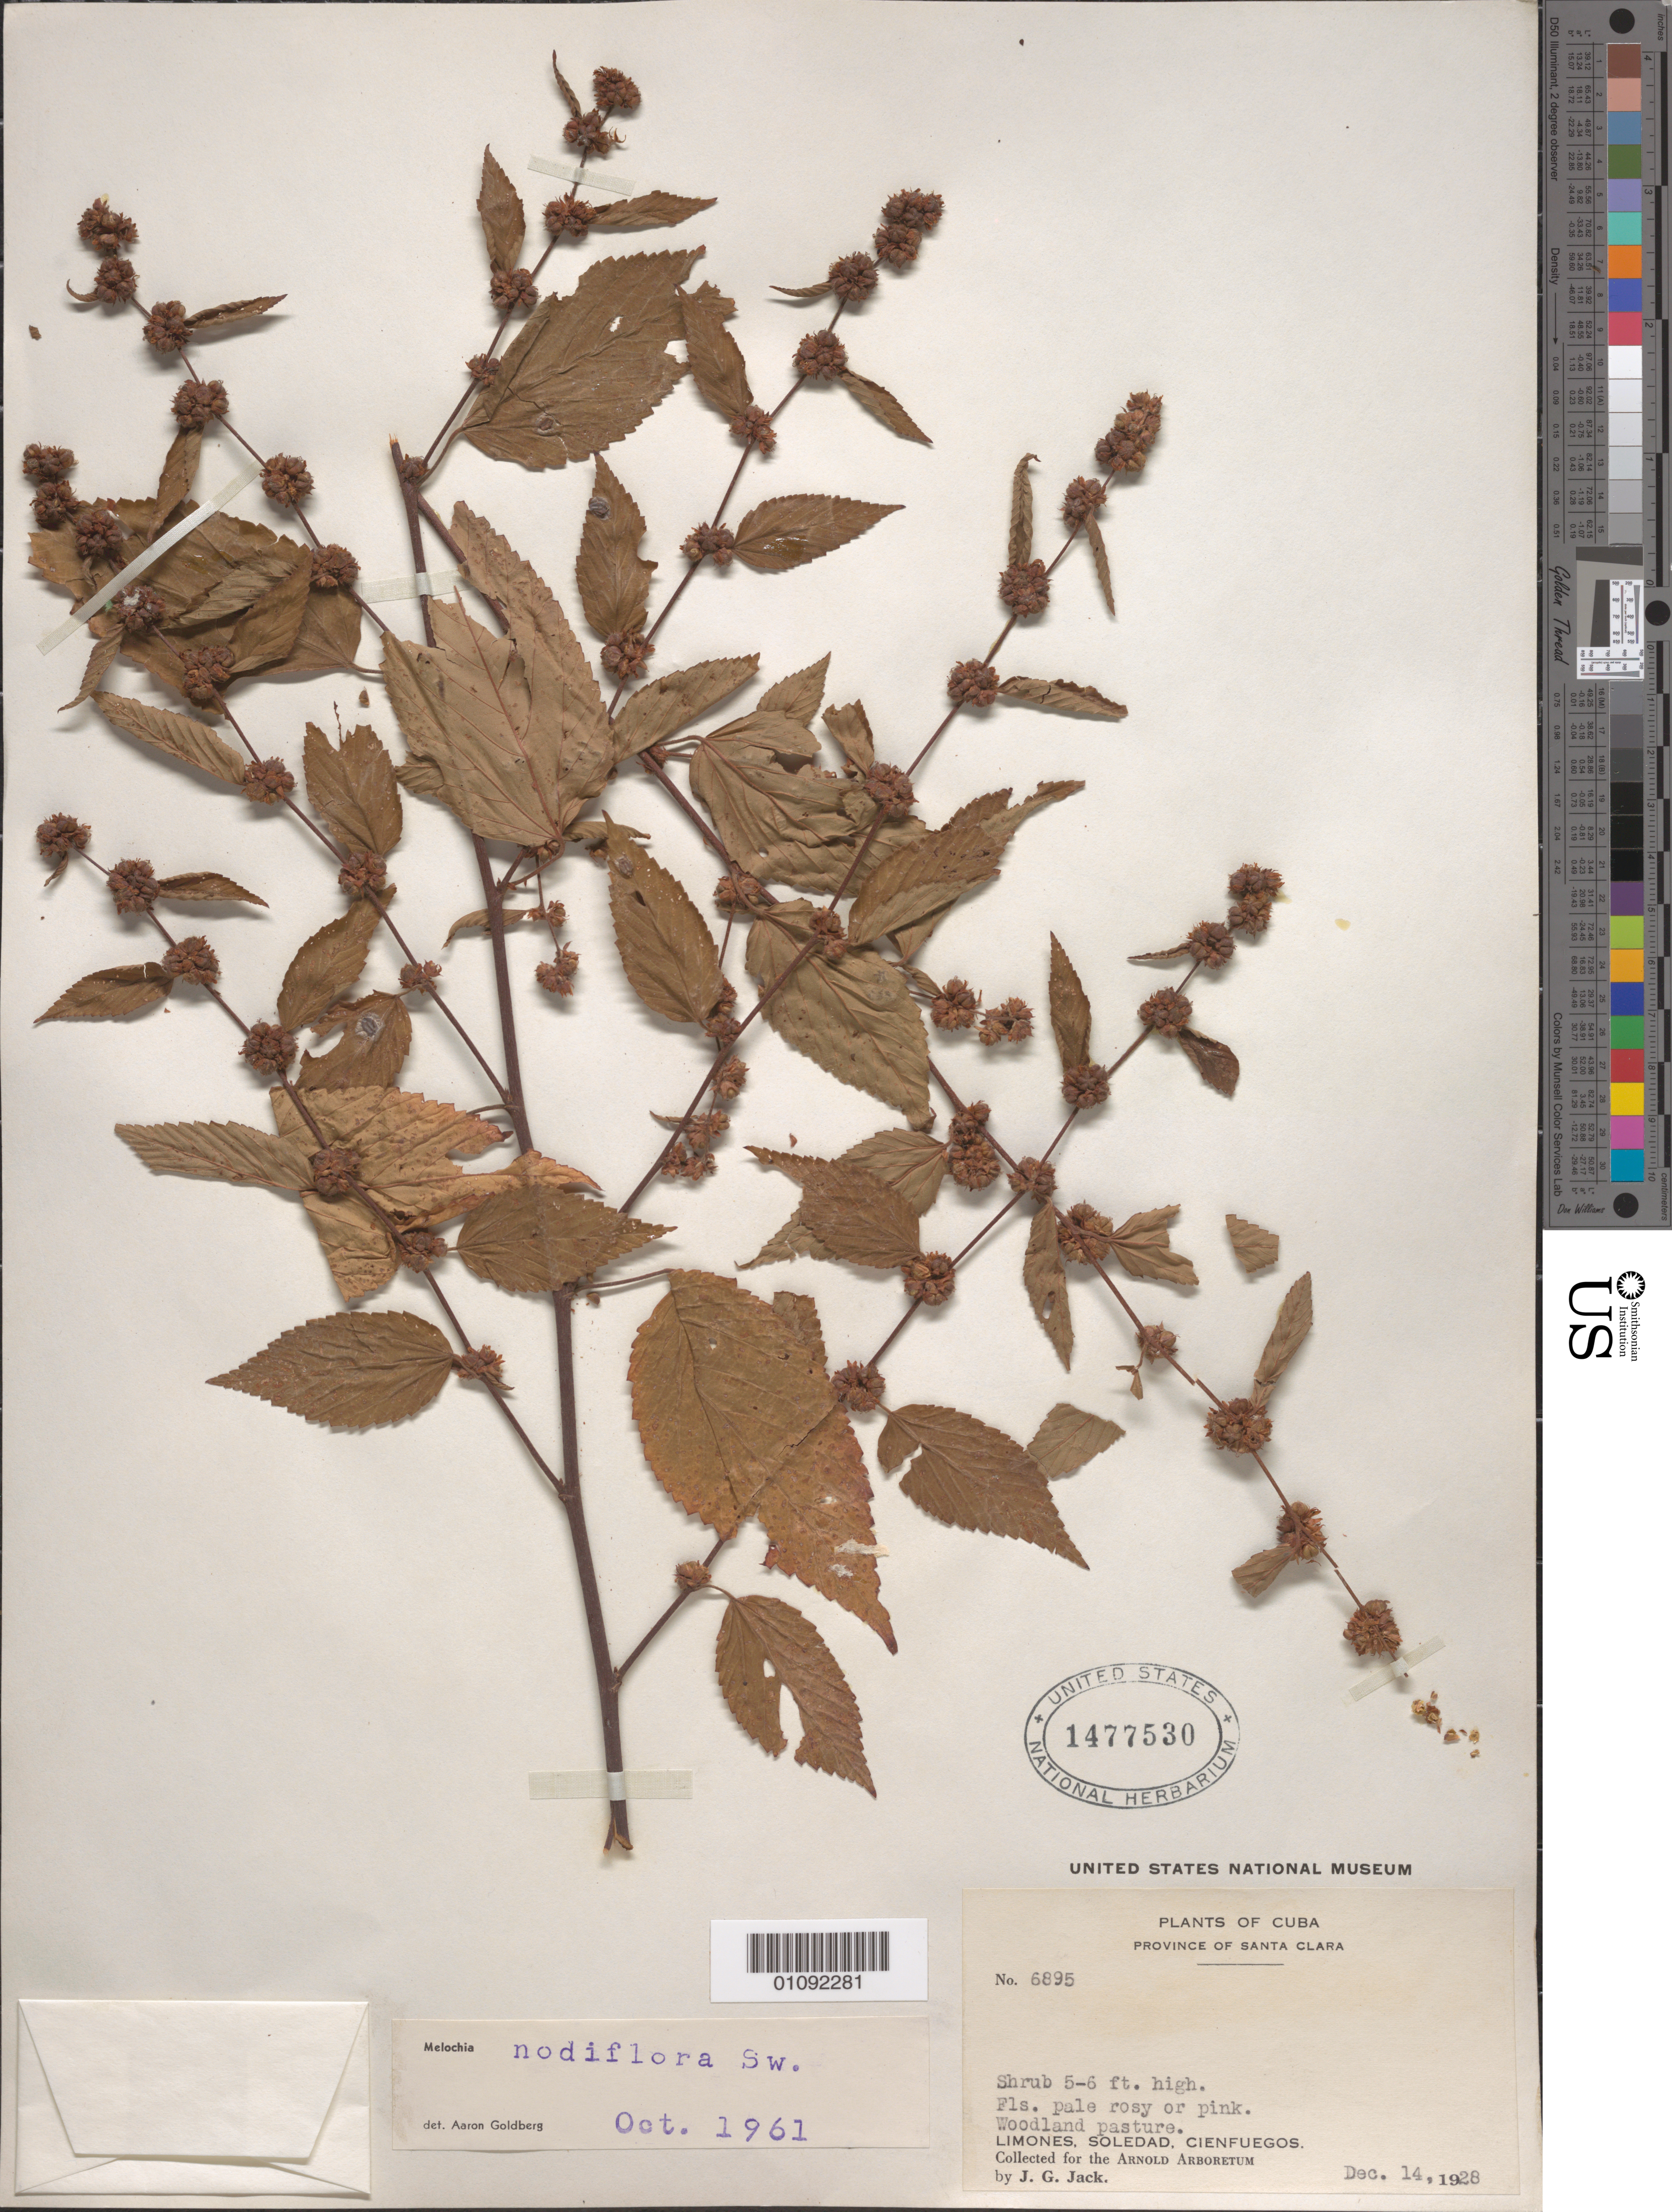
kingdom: Plantae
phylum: Tracheophyta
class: Magnoliopsida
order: Malvales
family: Malvaceae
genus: Melochia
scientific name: Melochia nodiflora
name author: Sw.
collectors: J. G. Jack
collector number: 6895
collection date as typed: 14 Dec 1928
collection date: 1928-12-14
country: Cuba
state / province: Cienfuegos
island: Cuba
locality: Limones, Soledad, Cienfuegos, Province of Santa Clara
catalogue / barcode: US 1477530